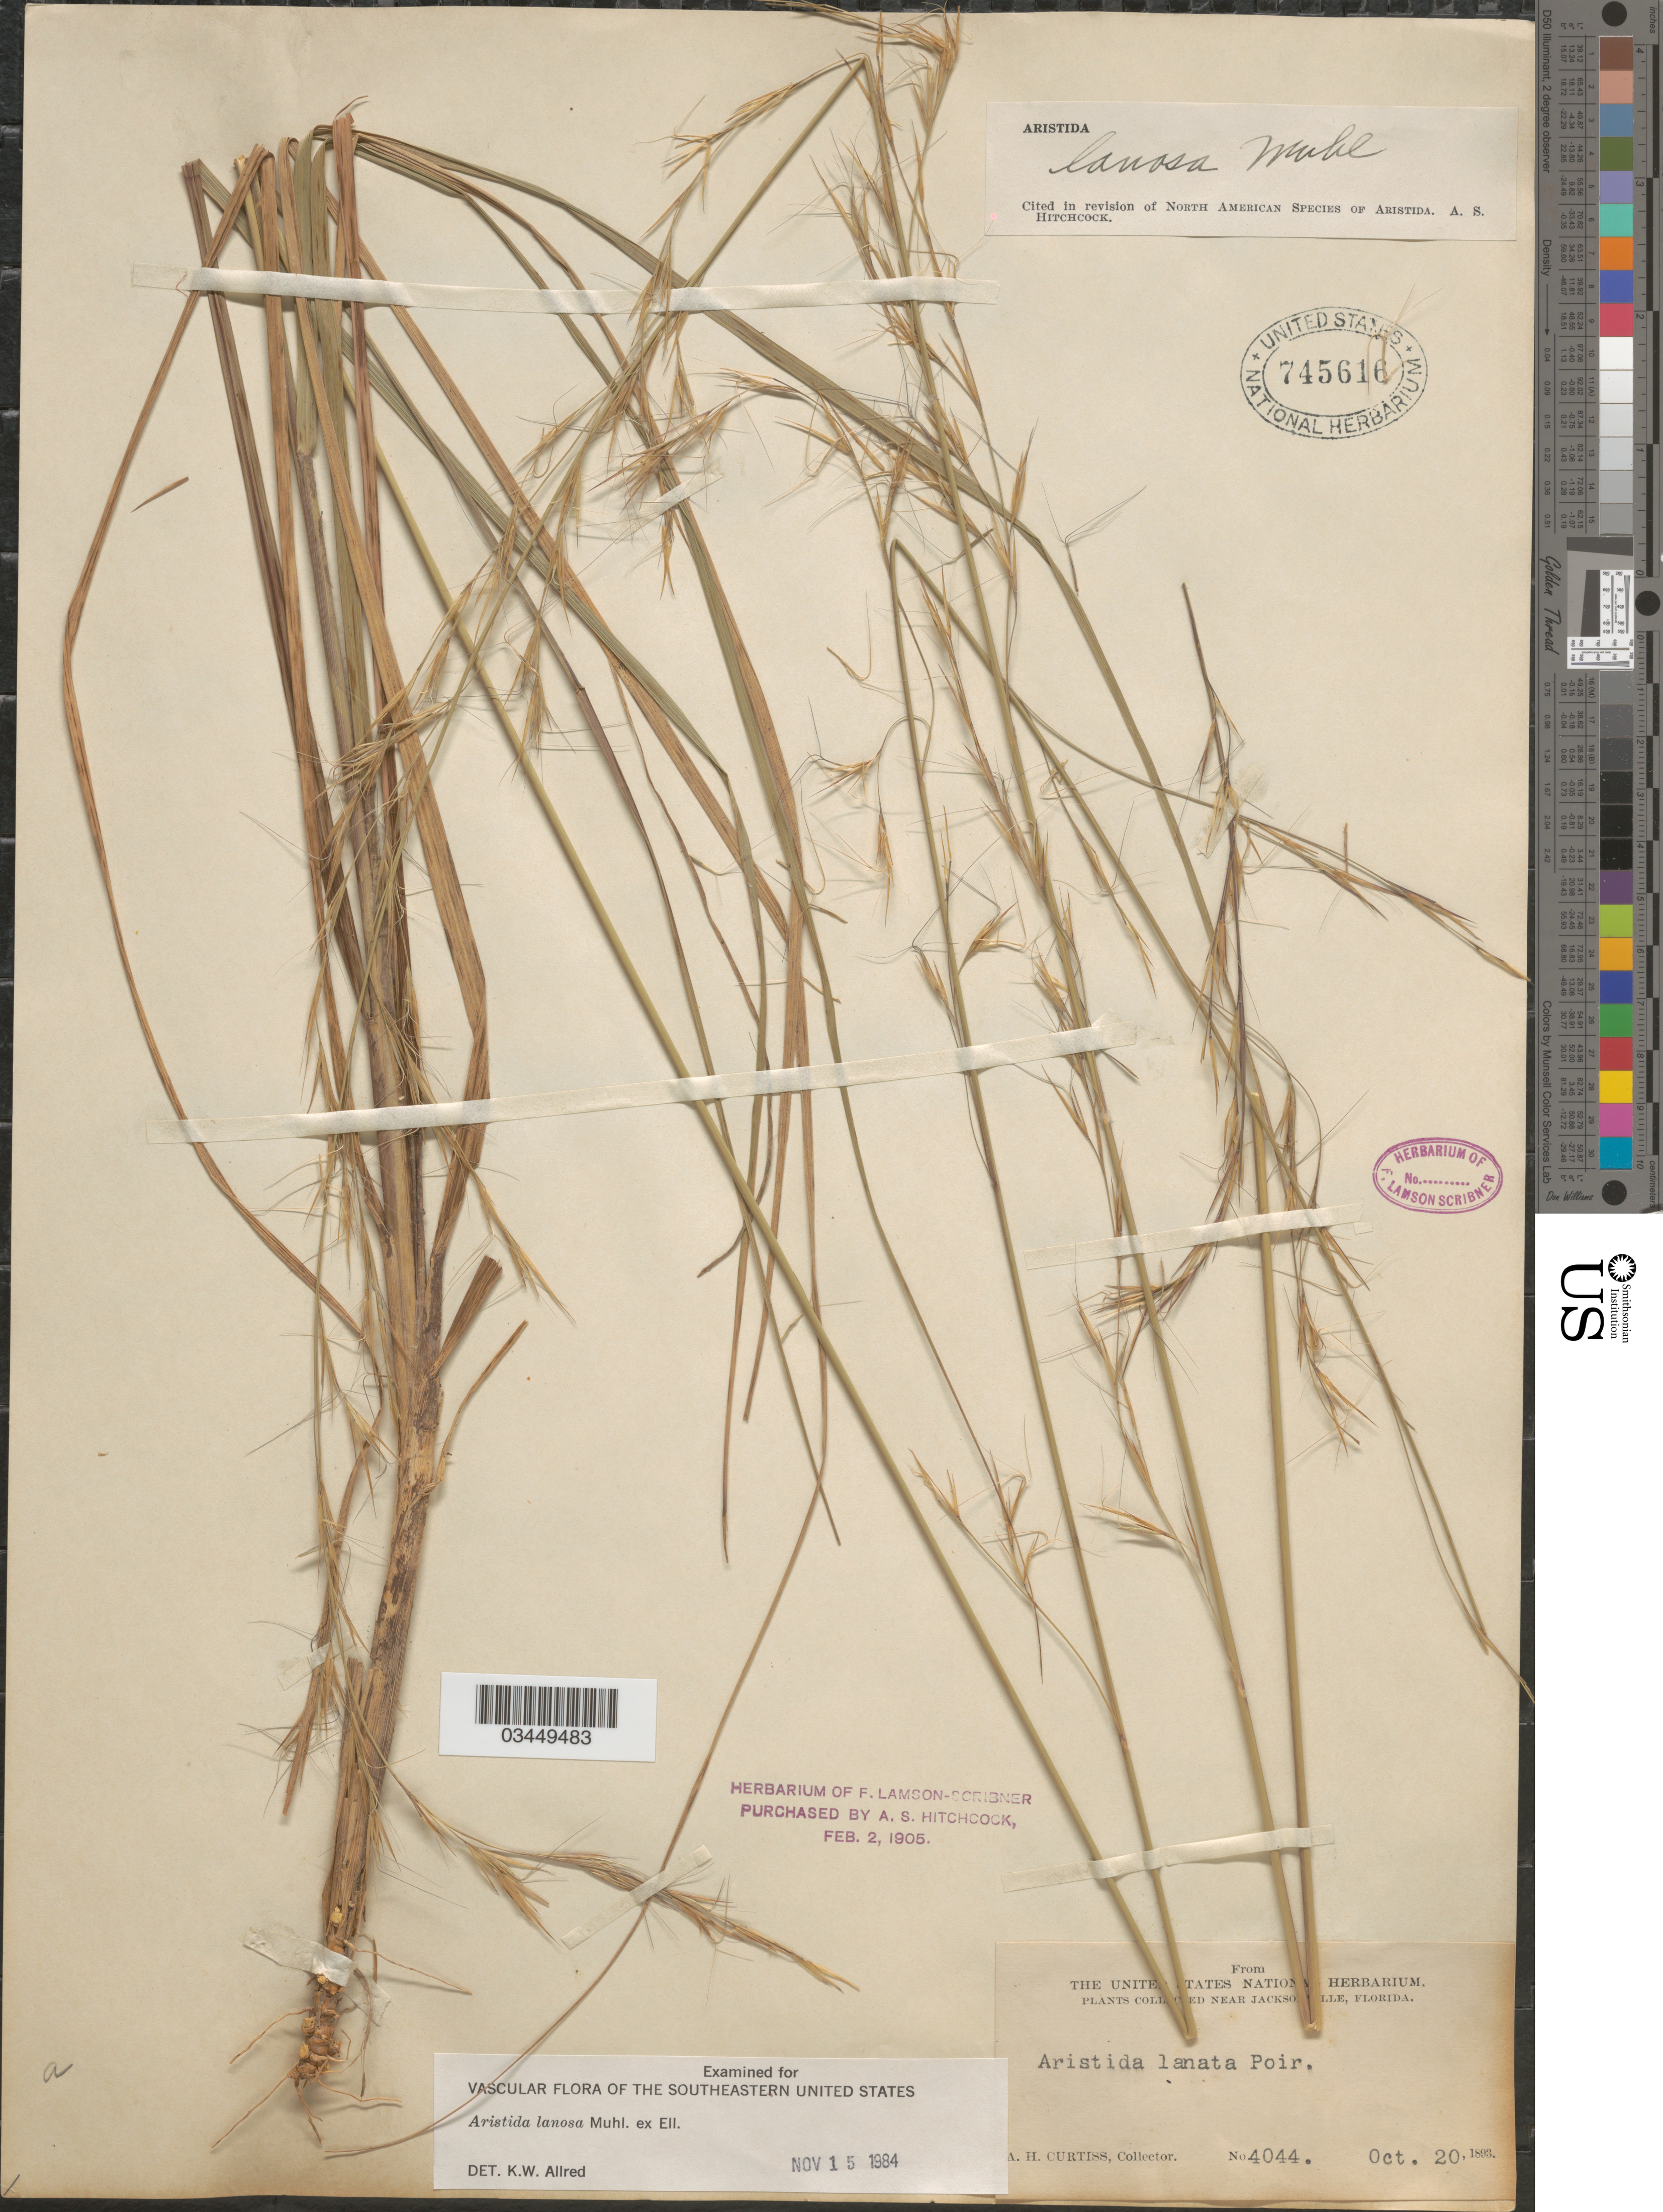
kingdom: Plantae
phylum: Tracheophyta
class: Liliopsida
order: Poales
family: Poaceae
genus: Aristida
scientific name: Aristida lanosa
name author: Muhl.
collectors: A. H. Curtiss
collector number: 4044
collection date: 1893-10-20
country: United States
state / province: Florida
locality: Near Jacksonville.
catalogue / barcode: US 745616